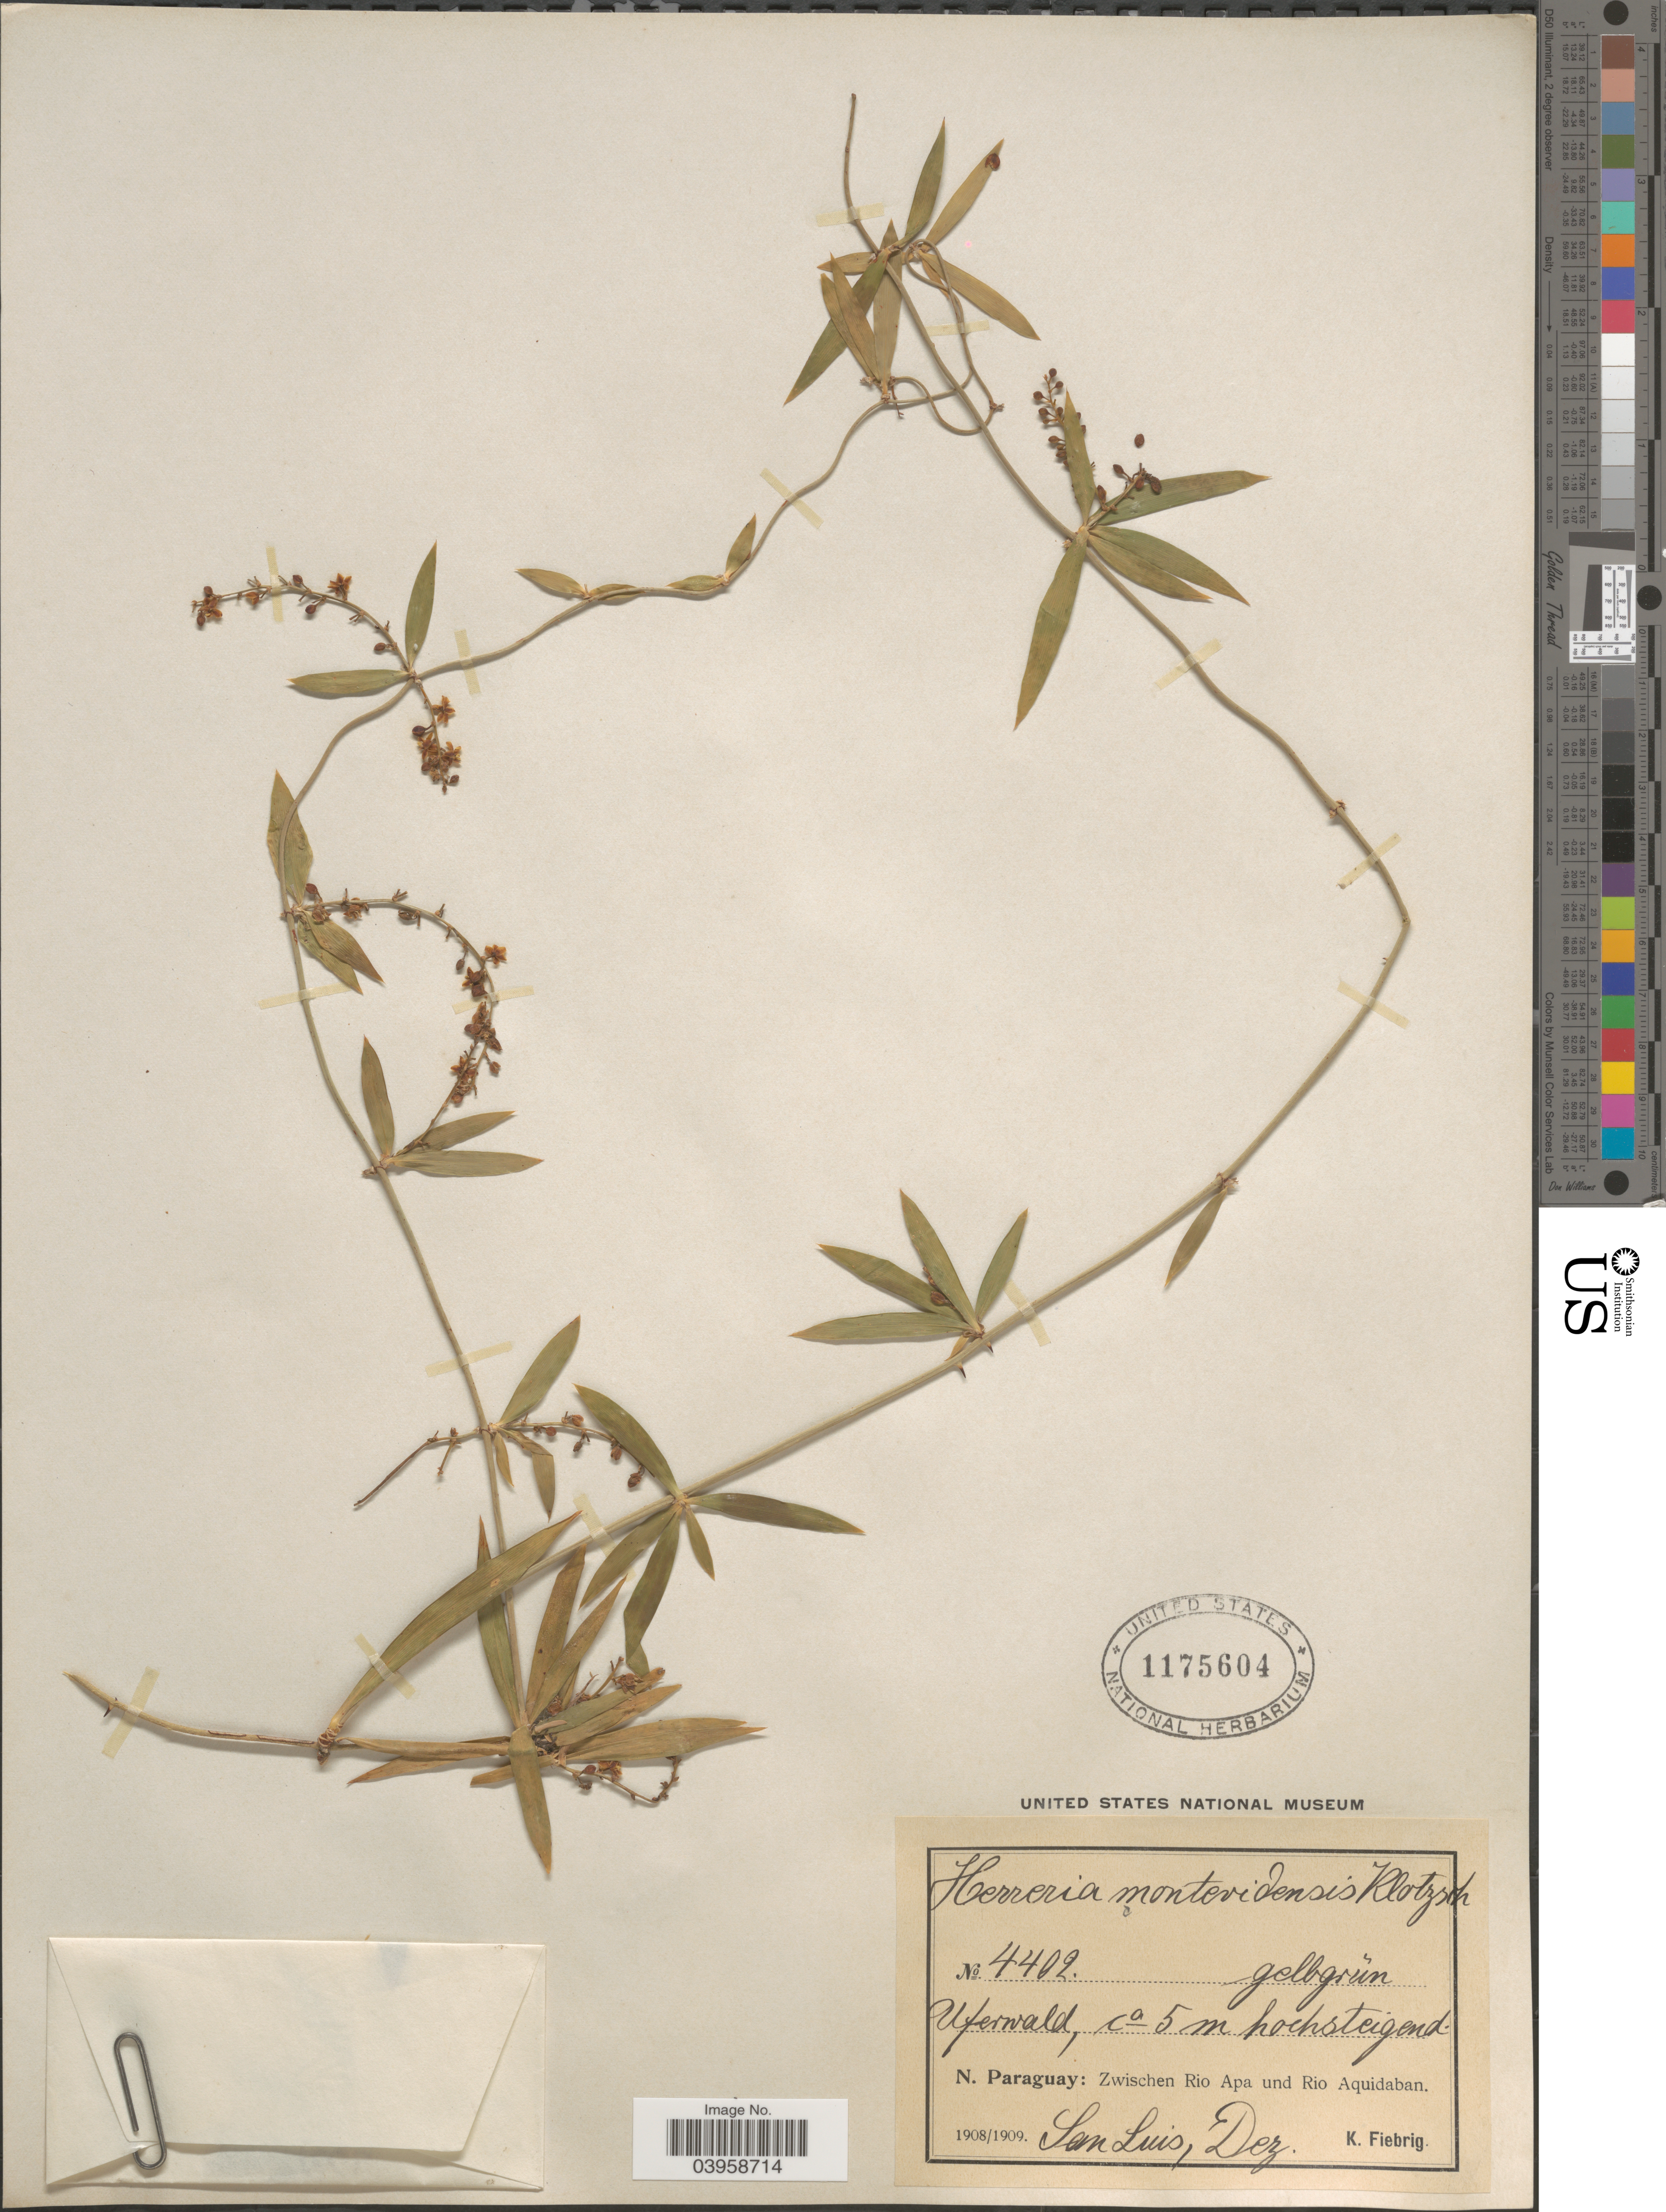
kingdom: Plantae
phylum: Tracheophyta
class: Liliopsida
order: Asparagales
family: Asparagaceae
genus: Herreria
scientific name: Herreria montevidensis var. montevidensis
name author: Klotzsch ex Griseb.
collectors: K. Fiebrig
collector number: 4402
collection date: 1908/1909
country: Paraguay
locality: Uferwald, ca 5 m hochsteigend. N. Paraguay: Zwischen Rio Apa und Rio Aquidaban. San Luis, Dez.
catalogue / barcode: US 1175604